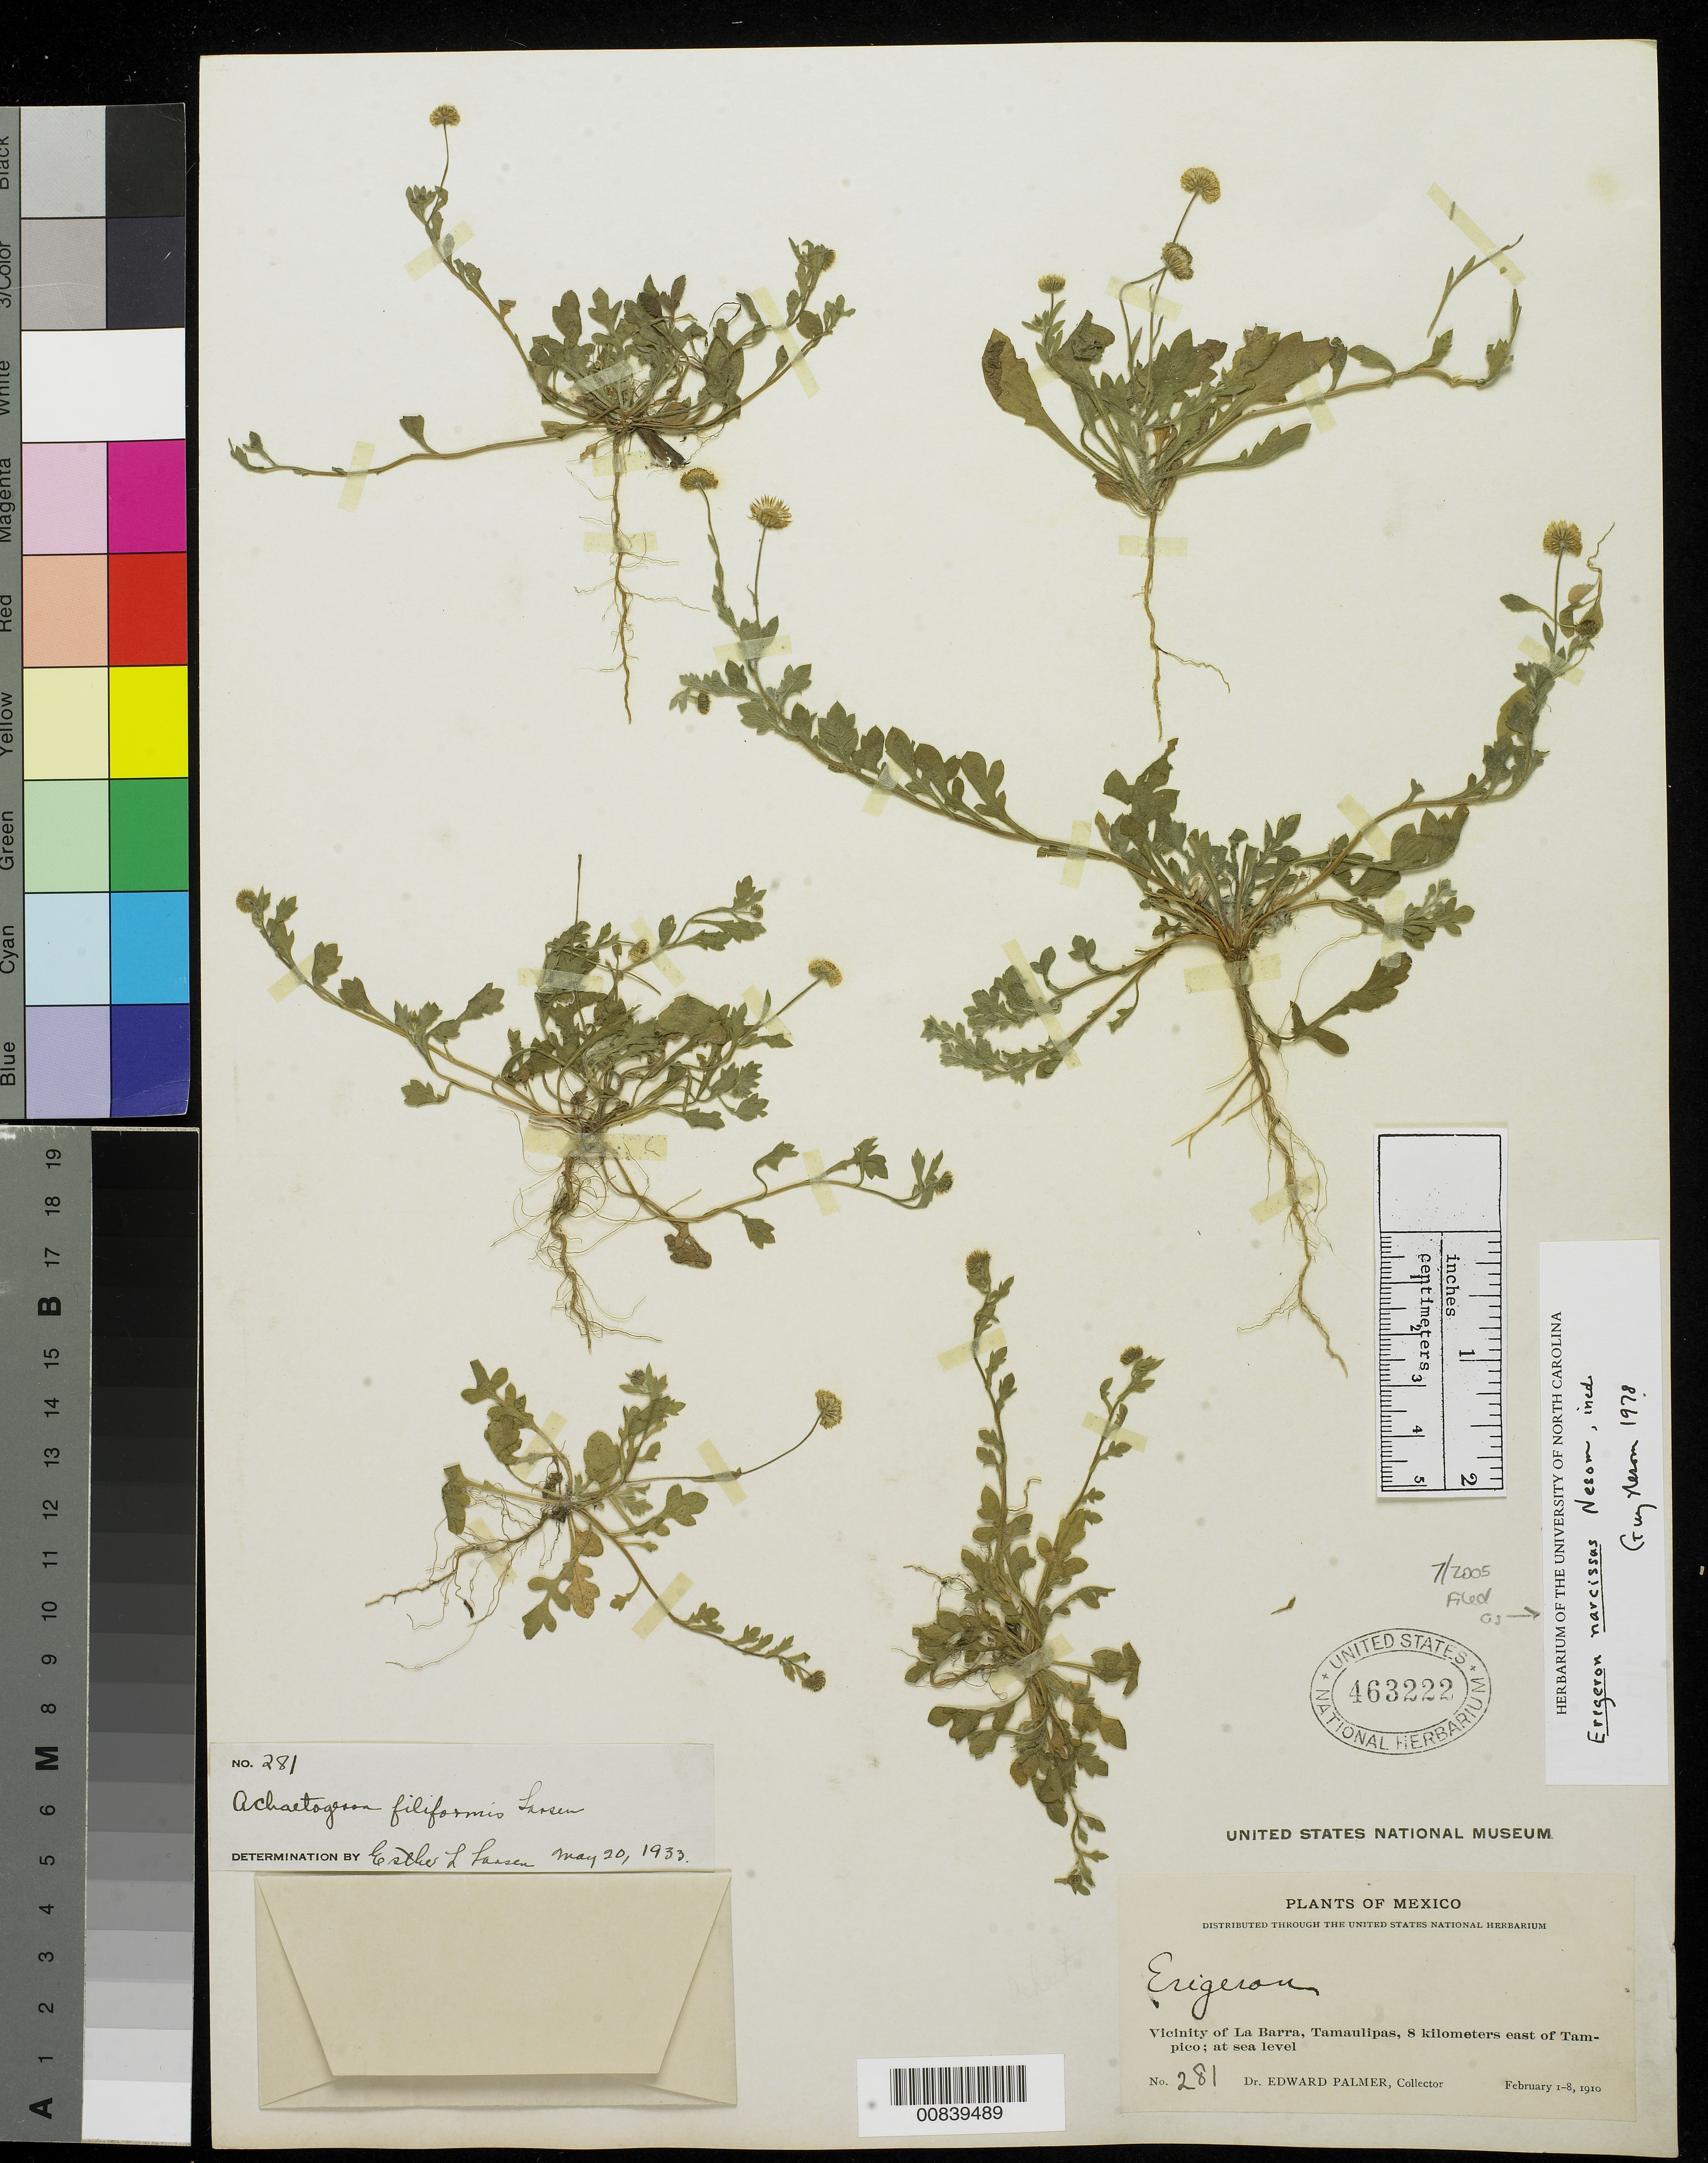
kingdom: Plantae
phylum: Tracheophyta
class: Magnoliopsida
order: Asterales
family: Asteraceae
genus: Erigeron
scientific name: Erigeron narcissus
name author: G.L. Nesom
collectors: E. Palmer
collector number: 281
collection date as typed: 01 Feb 1910 to 08 Feb 1910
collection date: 1910-02-01/1910-02-08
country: Mexico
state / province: Tamaulipas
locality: Vicinity of La Barra, 8 Kilometers east of Tampico.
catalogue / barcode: US 463222